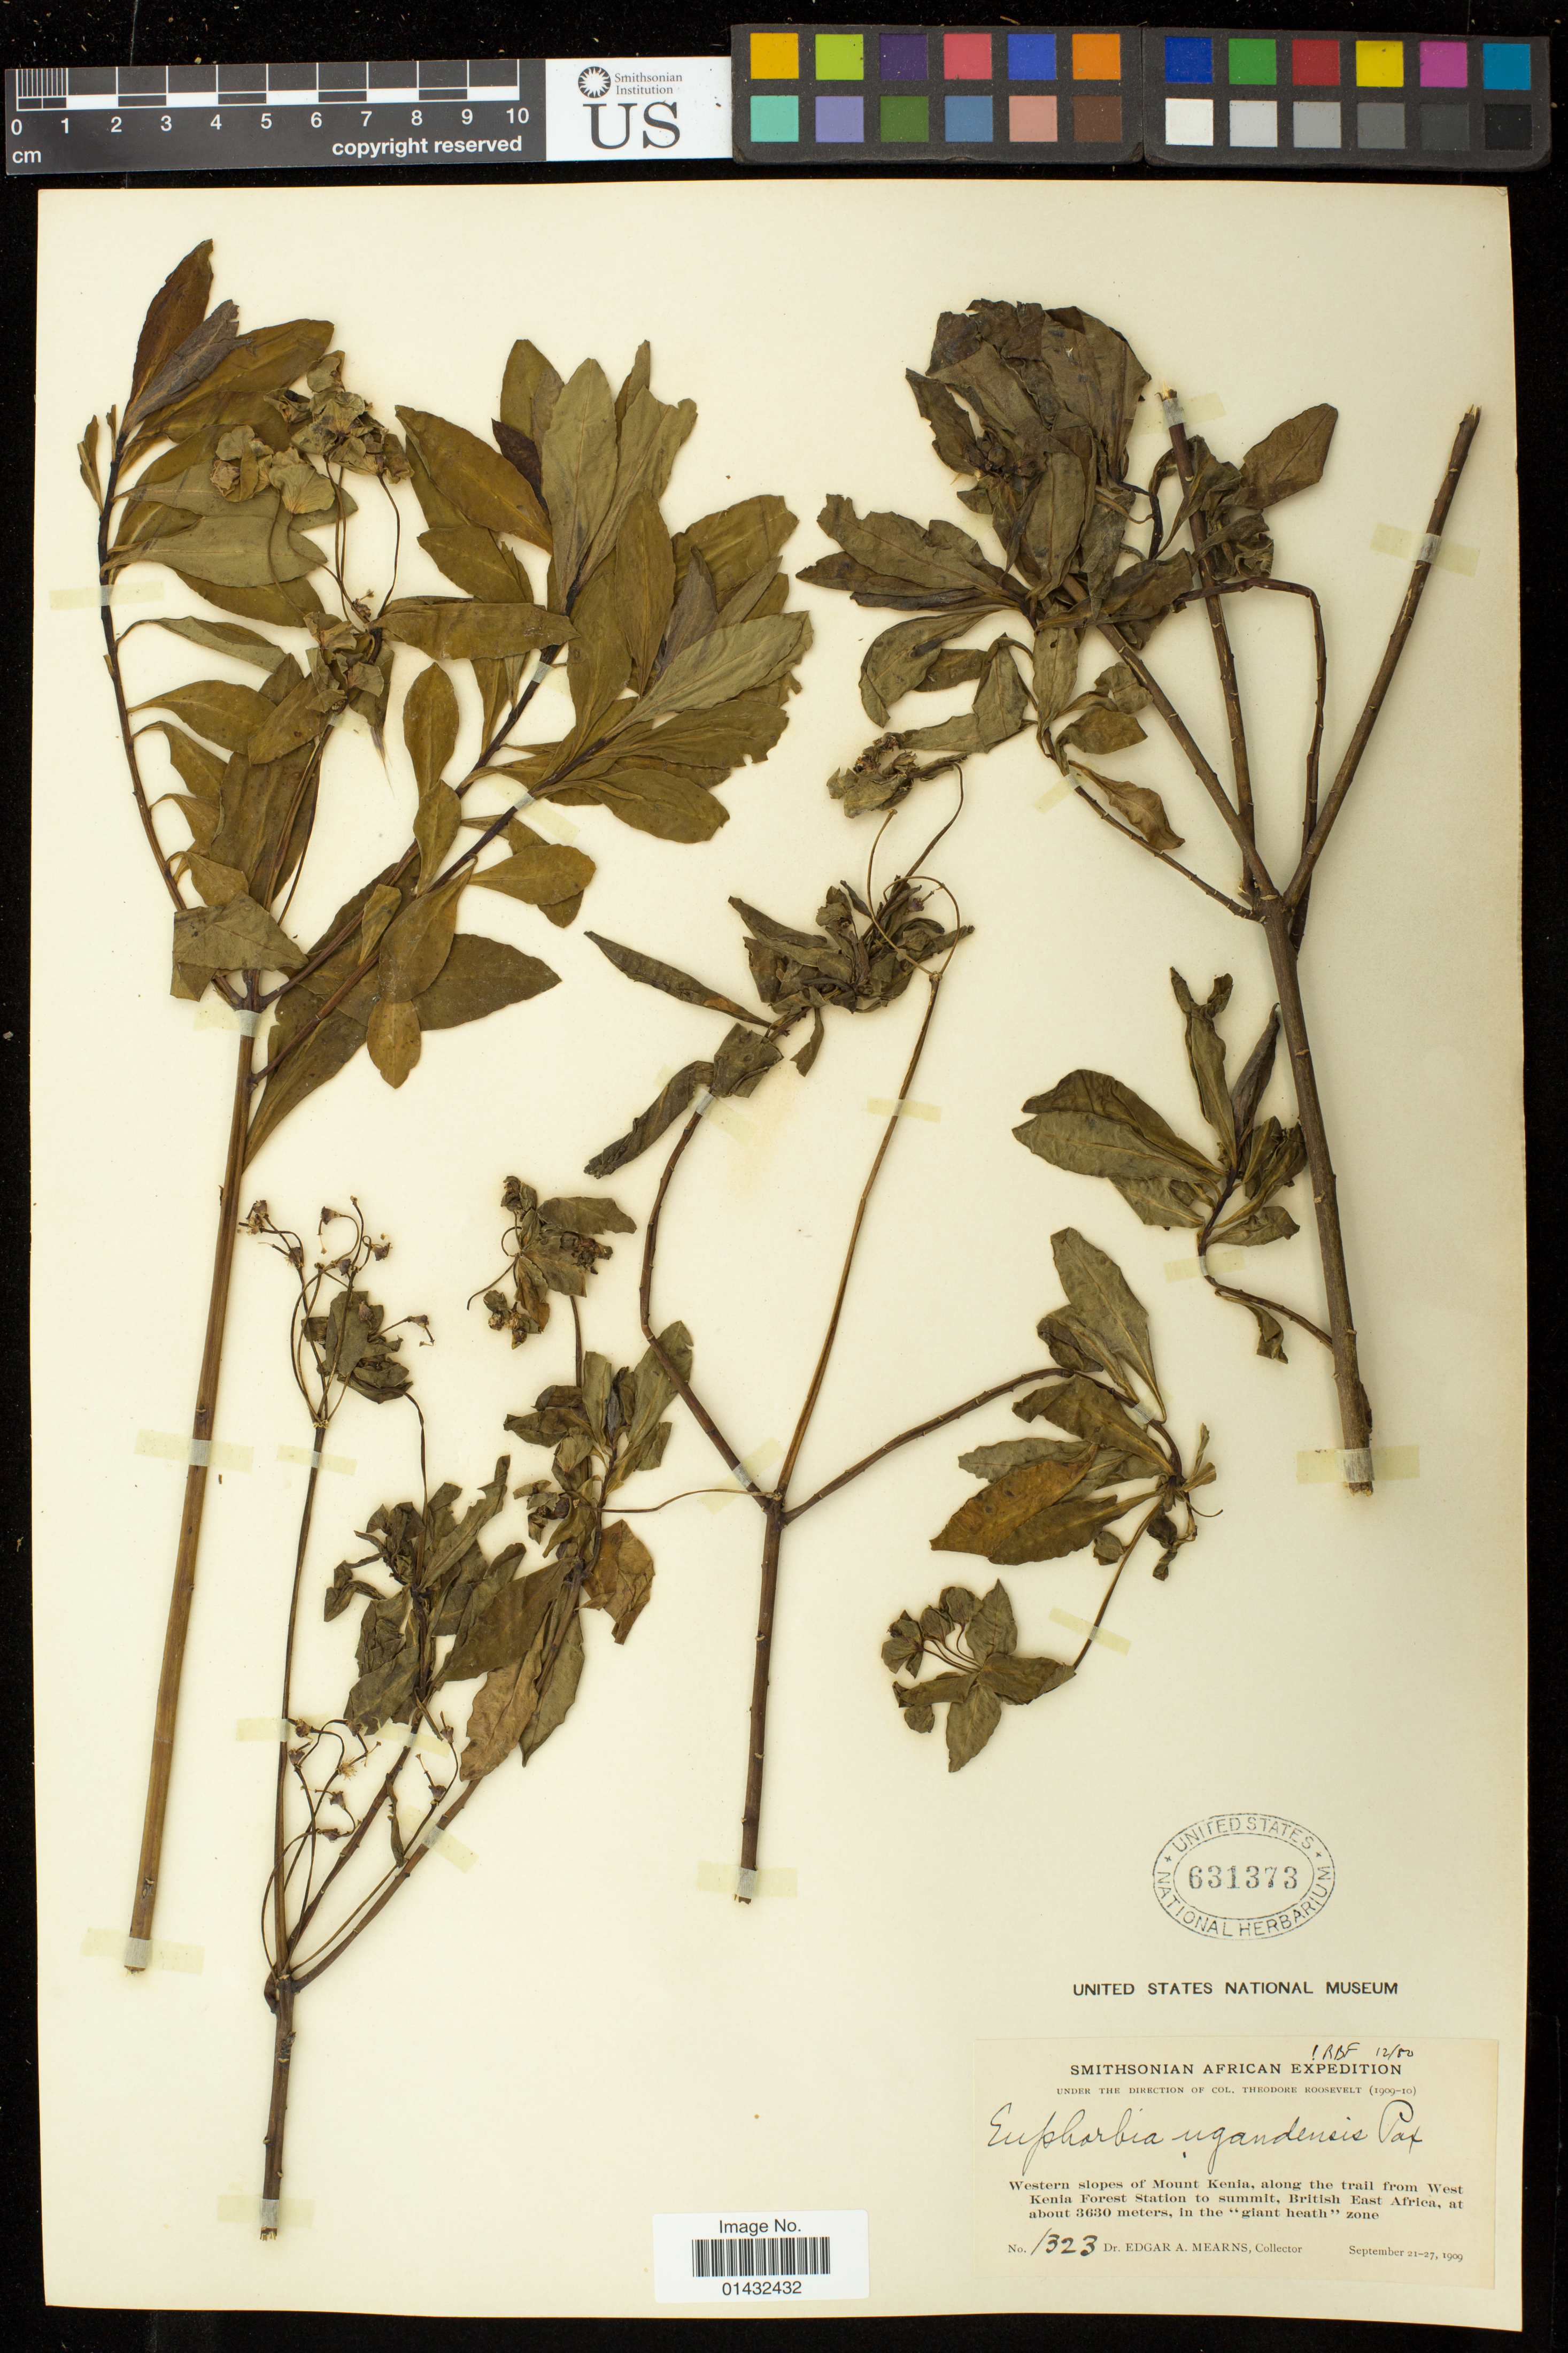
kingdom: Plantae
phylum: Tracheophyta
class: Magnoliopsida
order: Malpighiales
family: Euphorbiaceae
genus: Euphorbia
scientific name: Euphorbia ugandensis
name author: Pax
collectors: E. A. Mearns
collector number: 1323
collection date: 1909-09-21/1909-09-27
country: Kenya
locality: Western slopes of Mount Kenia, along the trail from West Kenia Forest Station to summit, British East Africa, in the "giant heath" zone.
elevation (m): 3630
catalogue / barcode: US 631373